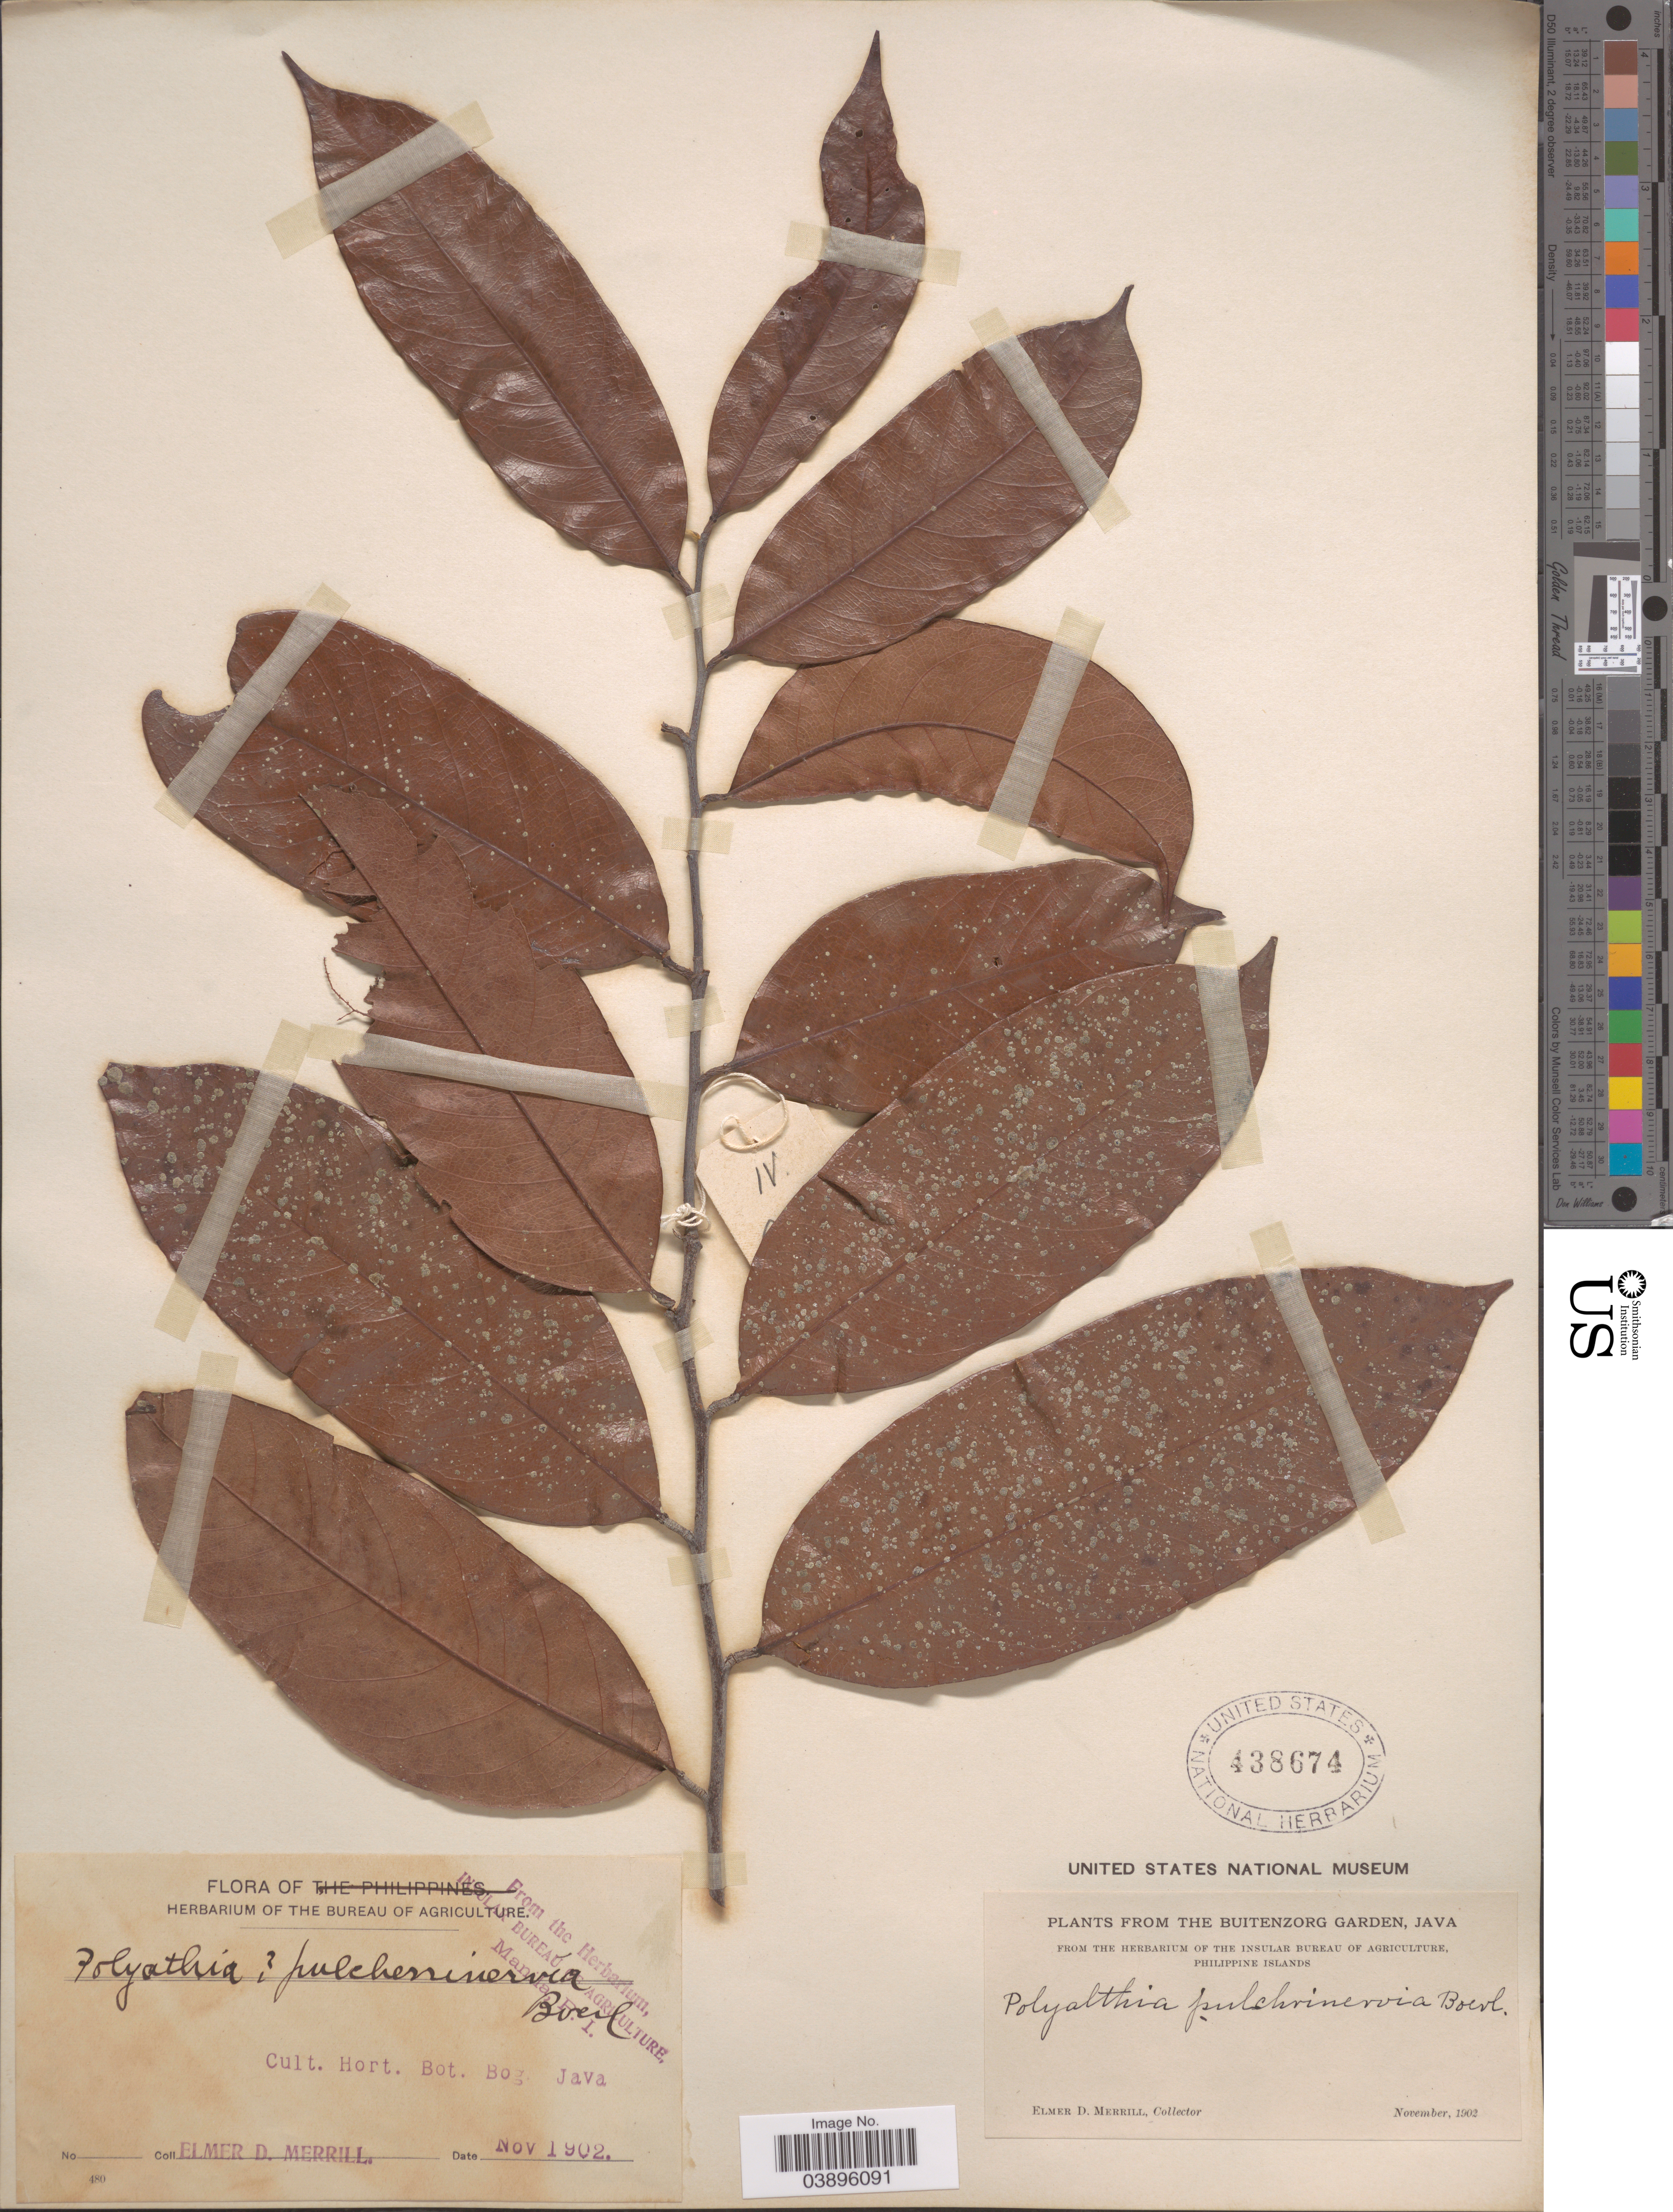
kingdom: Plantae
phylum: Tracheophyta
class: Magnoliopsida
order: Magnoliales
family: Annonaceae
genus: Polyalthia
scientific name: Polyalthia pulchrinervia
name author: Boerl.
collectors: E. D. Merrill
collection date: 1902-11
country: Indonesia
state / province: Java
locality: Hort. Bot. Bog. The Buitenzorg Garden.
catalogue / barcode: US 438674